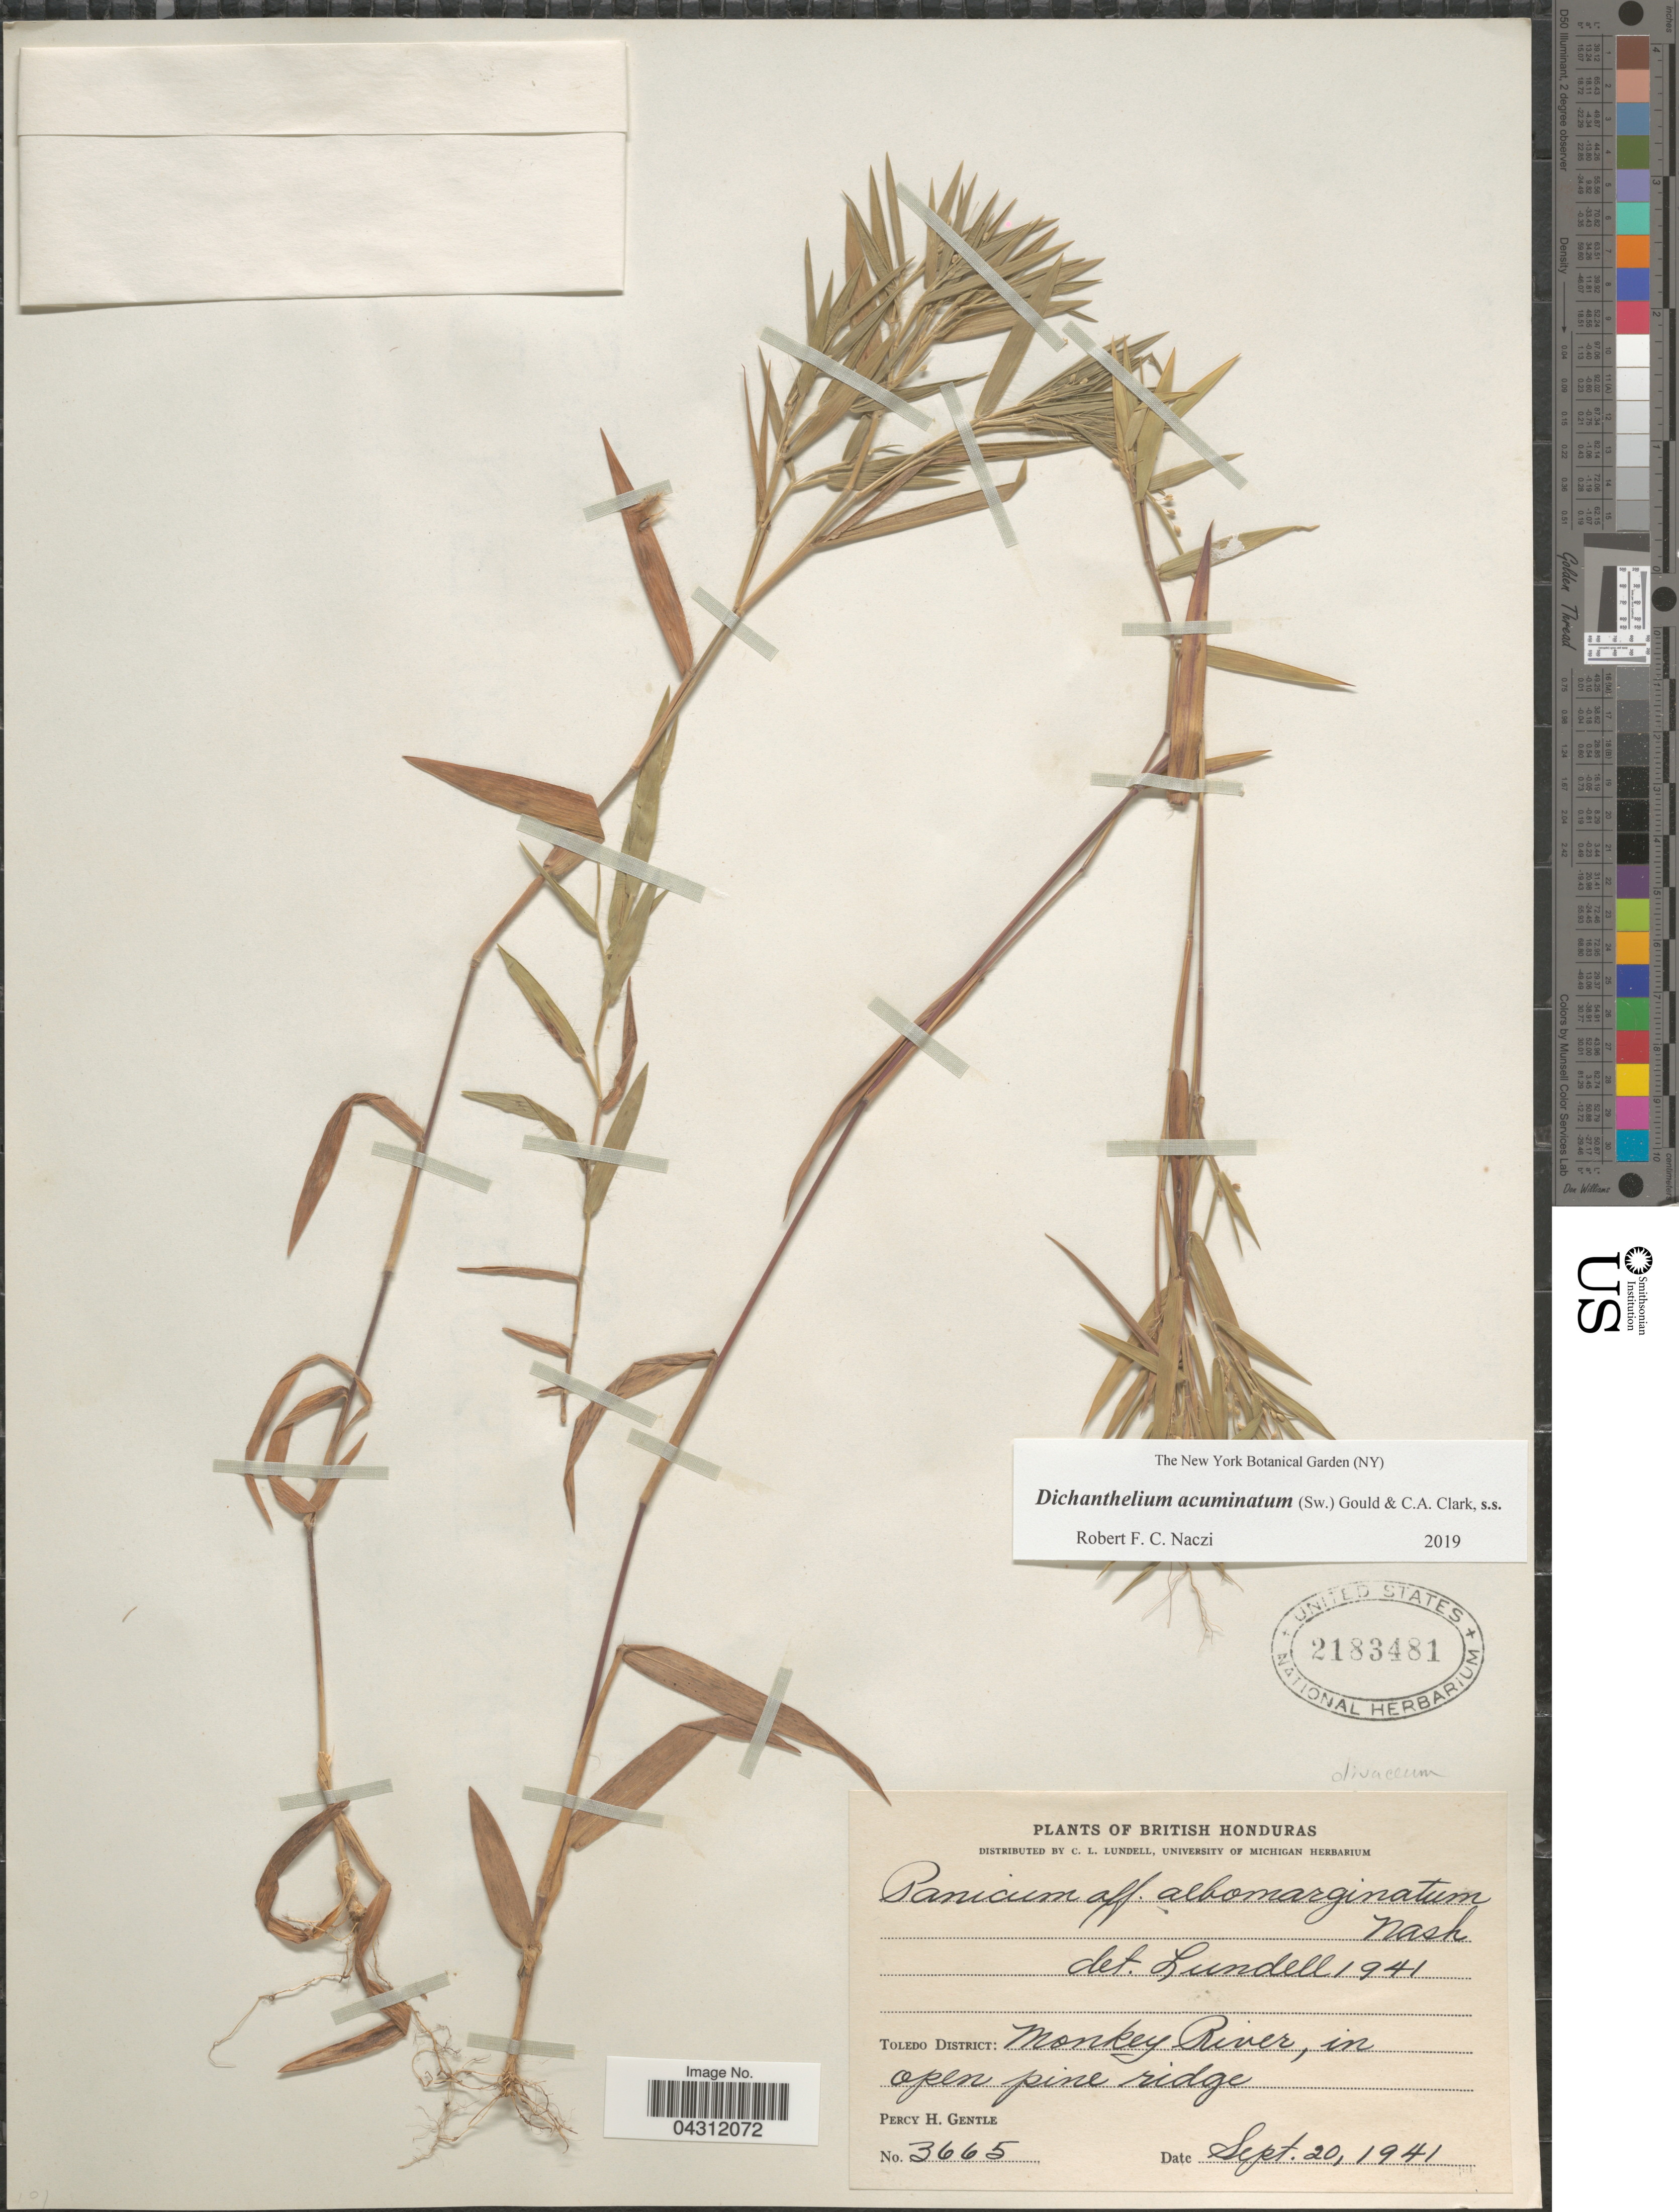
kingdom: Plantae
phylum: Tracheophyta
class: Liliopsida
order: Poales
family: Poaceae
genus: Dichanthelium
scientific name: Dichanthelium acuminatum var. acuminatum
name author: (Sw.) Gould & C.A. Clark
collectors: P. H. Gentle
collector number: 3665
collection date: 1941-09-20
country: Belize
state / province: Toledo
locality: British Honduras. Toledo District: Monkey River, in open pine ridge.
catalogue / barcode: US 2183481